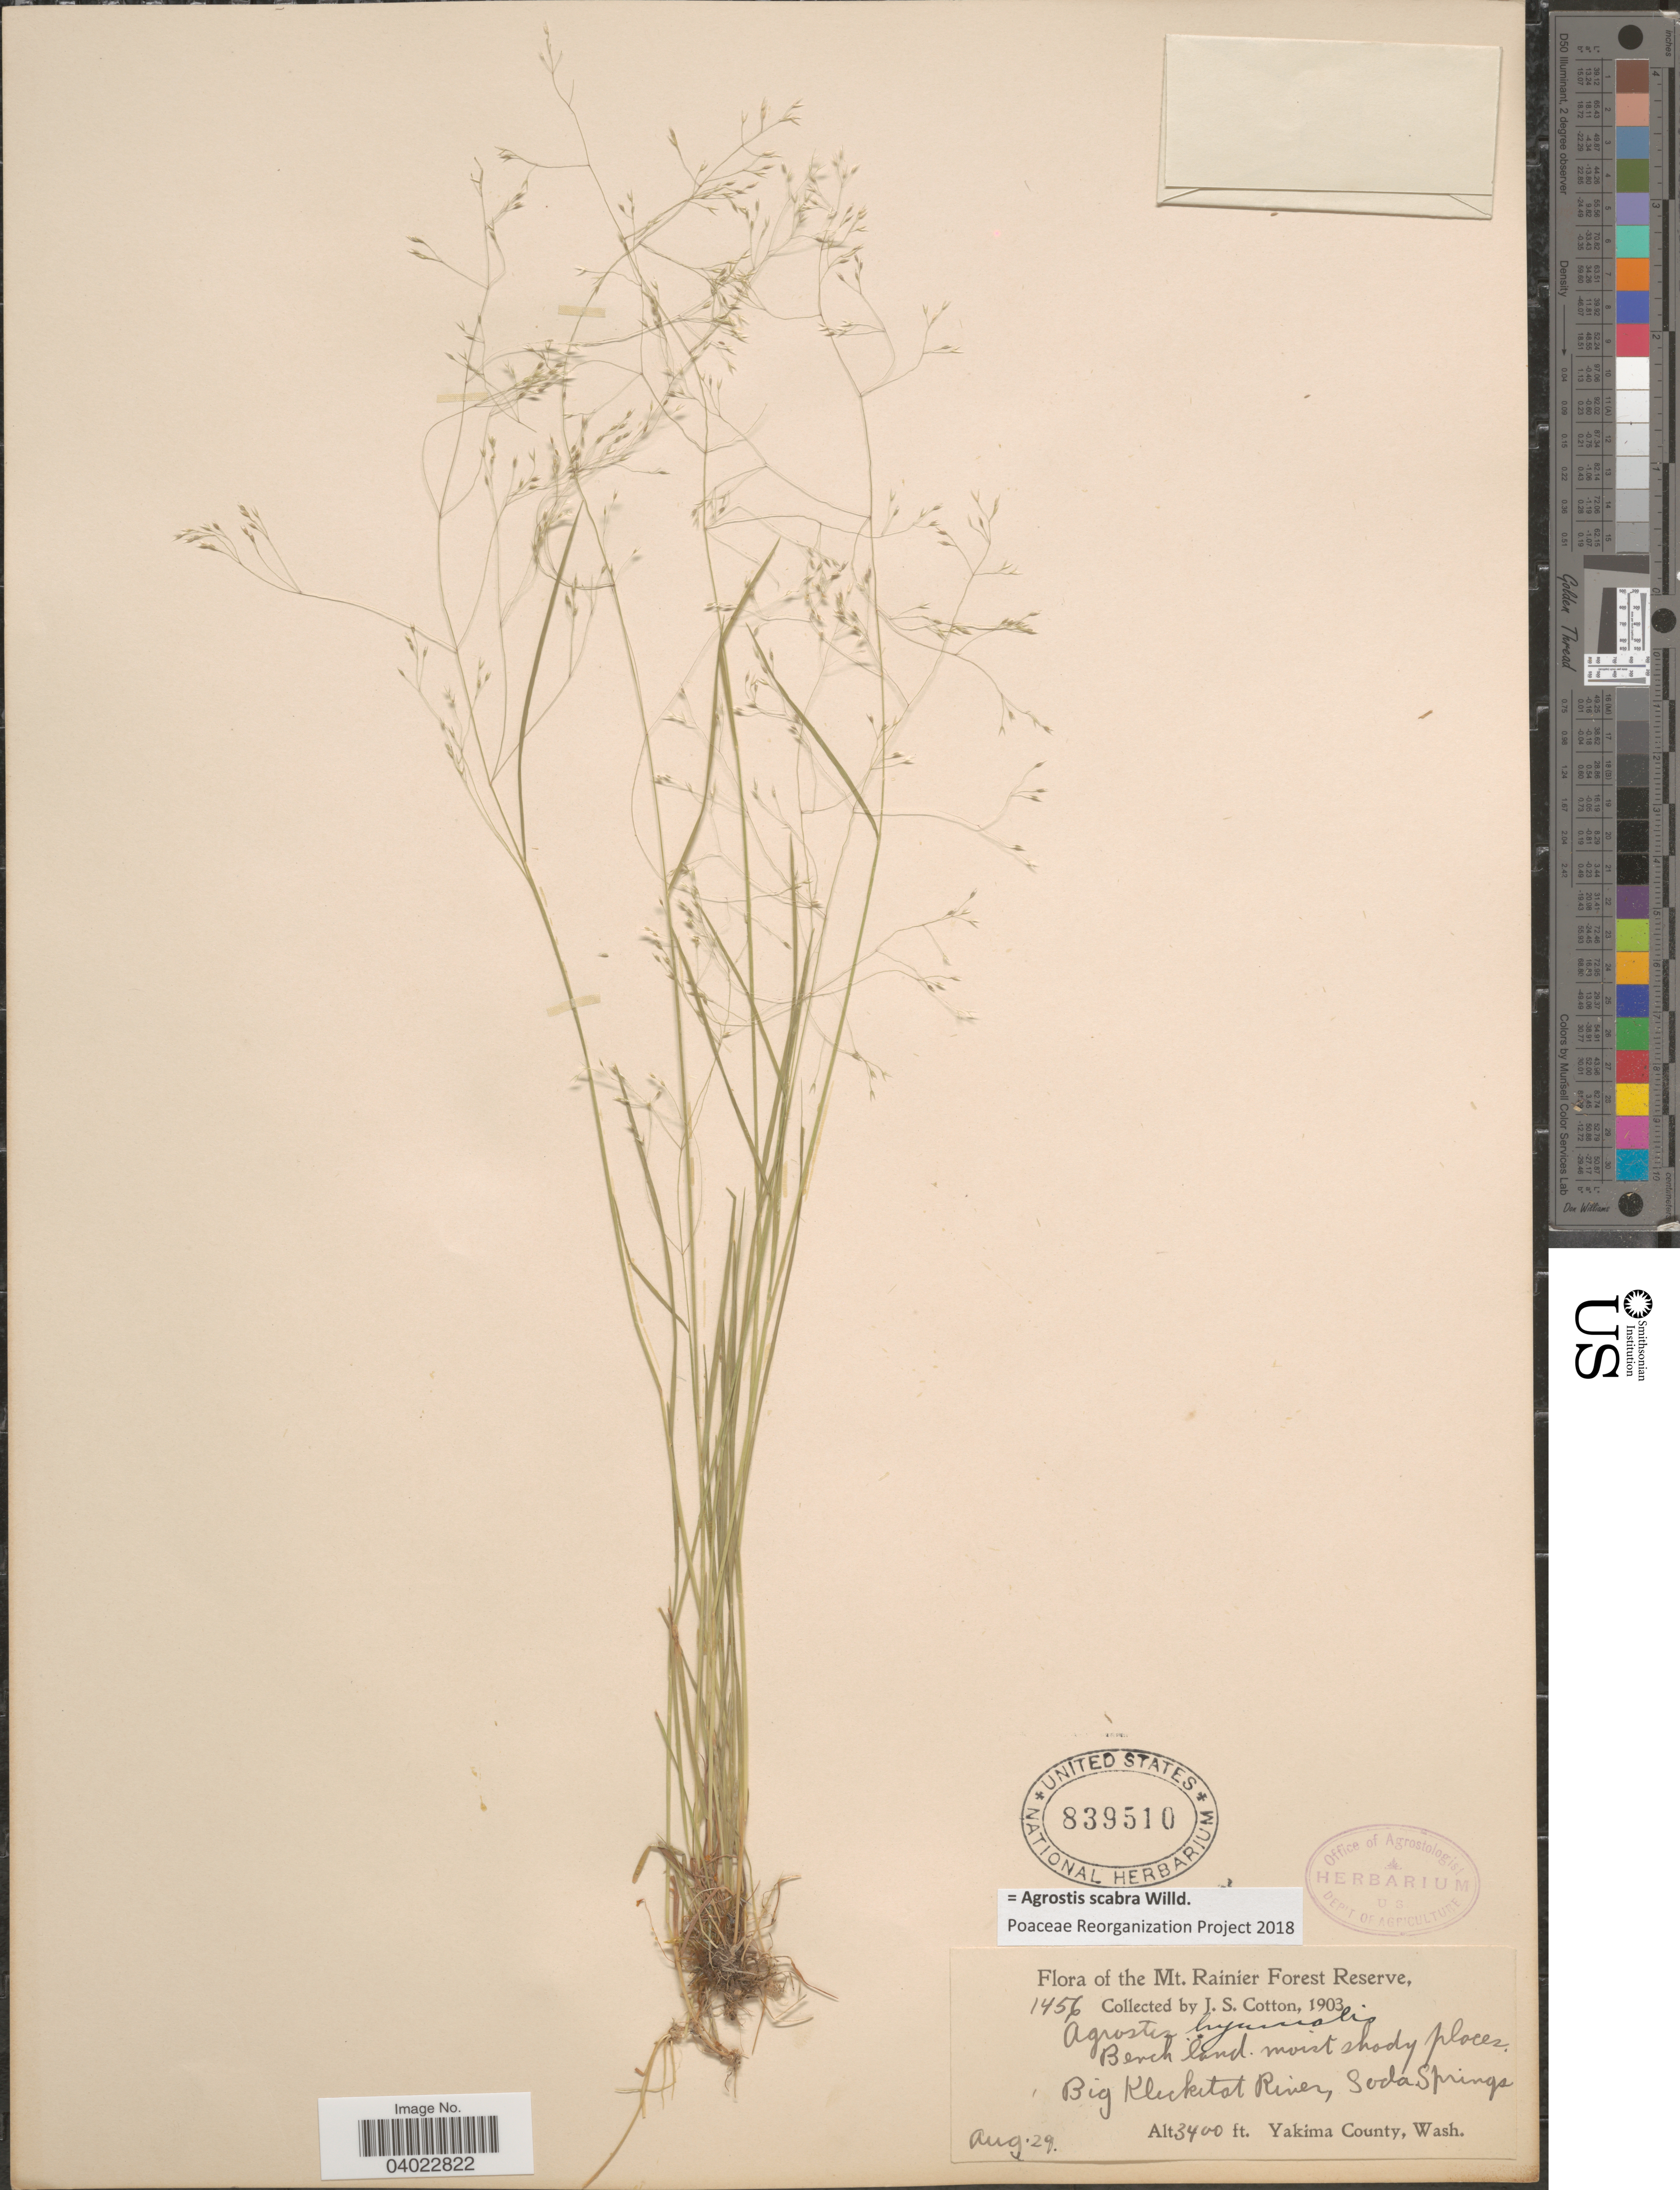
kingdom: Plantae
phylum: Tracheophyta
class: Liliopsida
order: Poales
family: Poaceae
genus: Agrostis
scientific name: Agrostis scabra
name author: Willd.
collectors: J. S. Cotton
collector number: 1456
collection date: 1903-08-29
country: United States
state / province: Washington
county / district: Yakima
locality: The Mt. Rainier Forest Reserve. Big Klickitat River, Soda Springs. Yakima County.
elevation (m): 1036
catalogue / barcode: US 839510